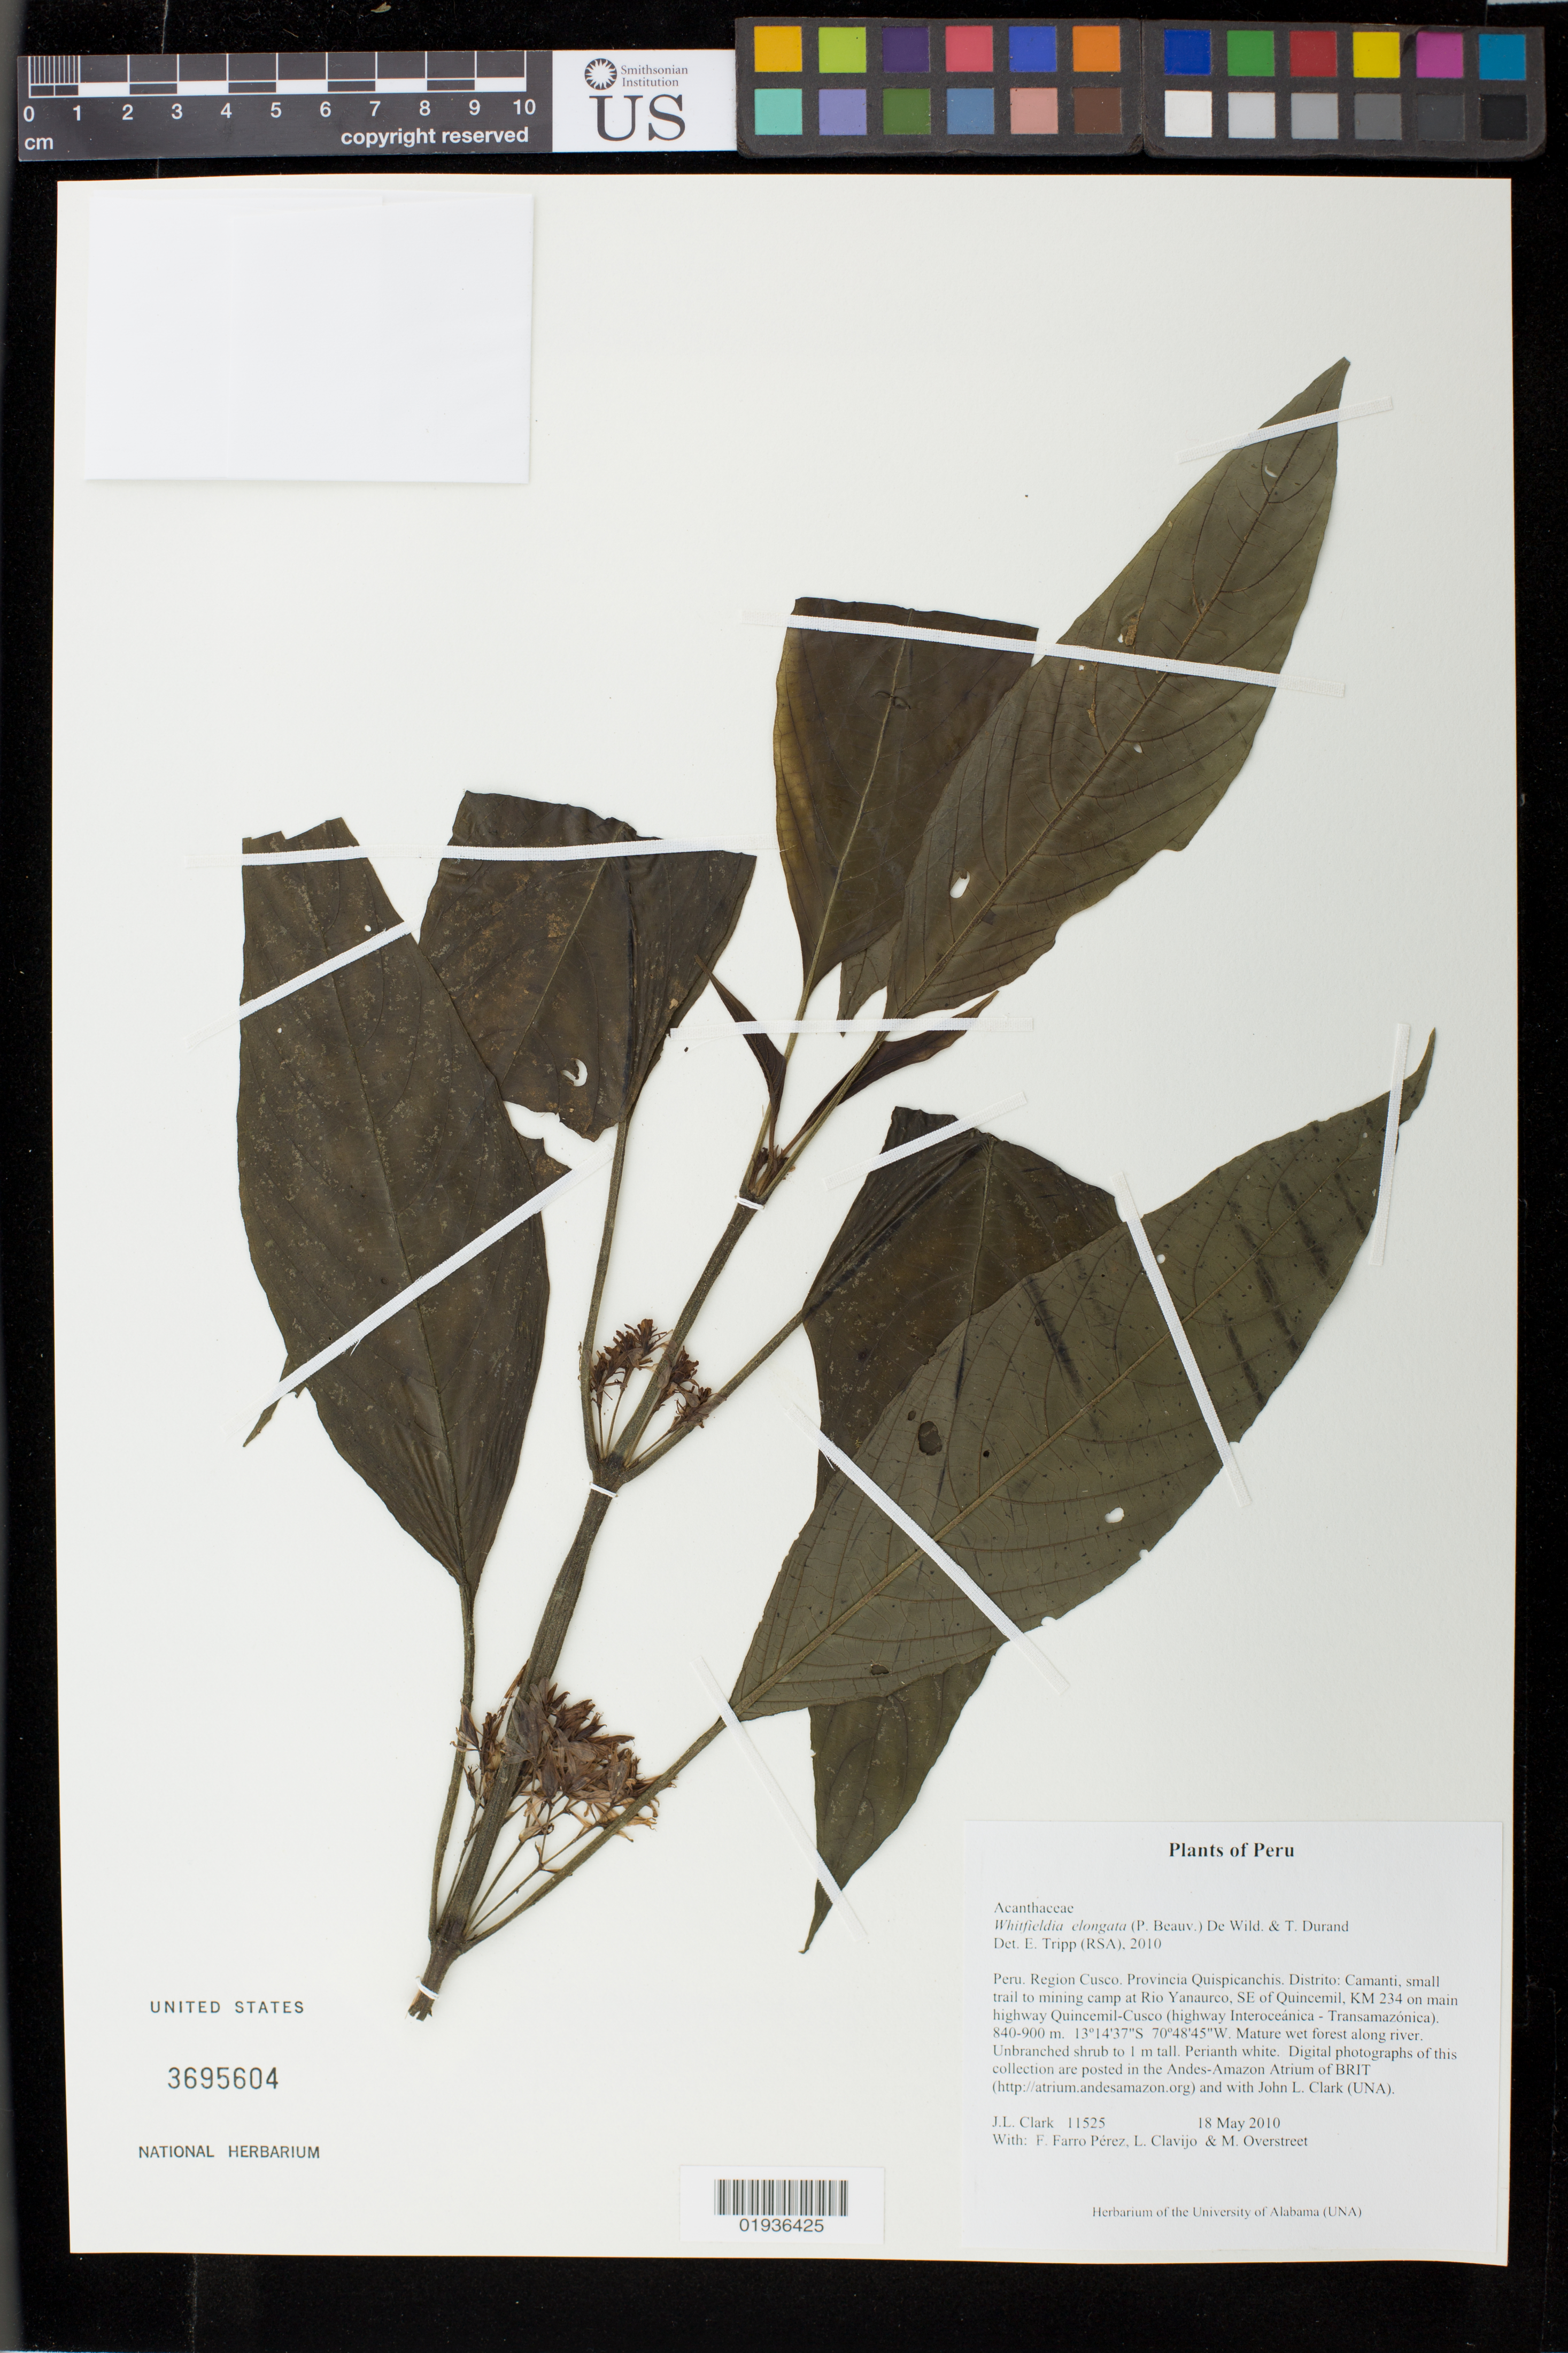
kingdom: Plantae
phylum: Tracheophyta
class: Magnoliopsida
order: Lamiales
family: Acanthaceae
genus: Whitfieldia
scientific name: Whitfieldia elongata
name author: (P. Beauv.) De Wild. & Durand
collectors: J. L. Clark, F. Farro Pérez, L. Clavijo & M. Overstreet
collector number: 11525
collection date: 2010-05-18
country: Peru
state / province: Cusco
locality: Provincia Quispicanchis. Distrito: Camanti, small trail to mining camp at Rio Yanaurco, SE of Quincemil, KM 234 on main highway Quincemil-Cusco (highway Interoceánica - Transamazónica).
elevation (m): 840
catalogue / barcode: US 3695604